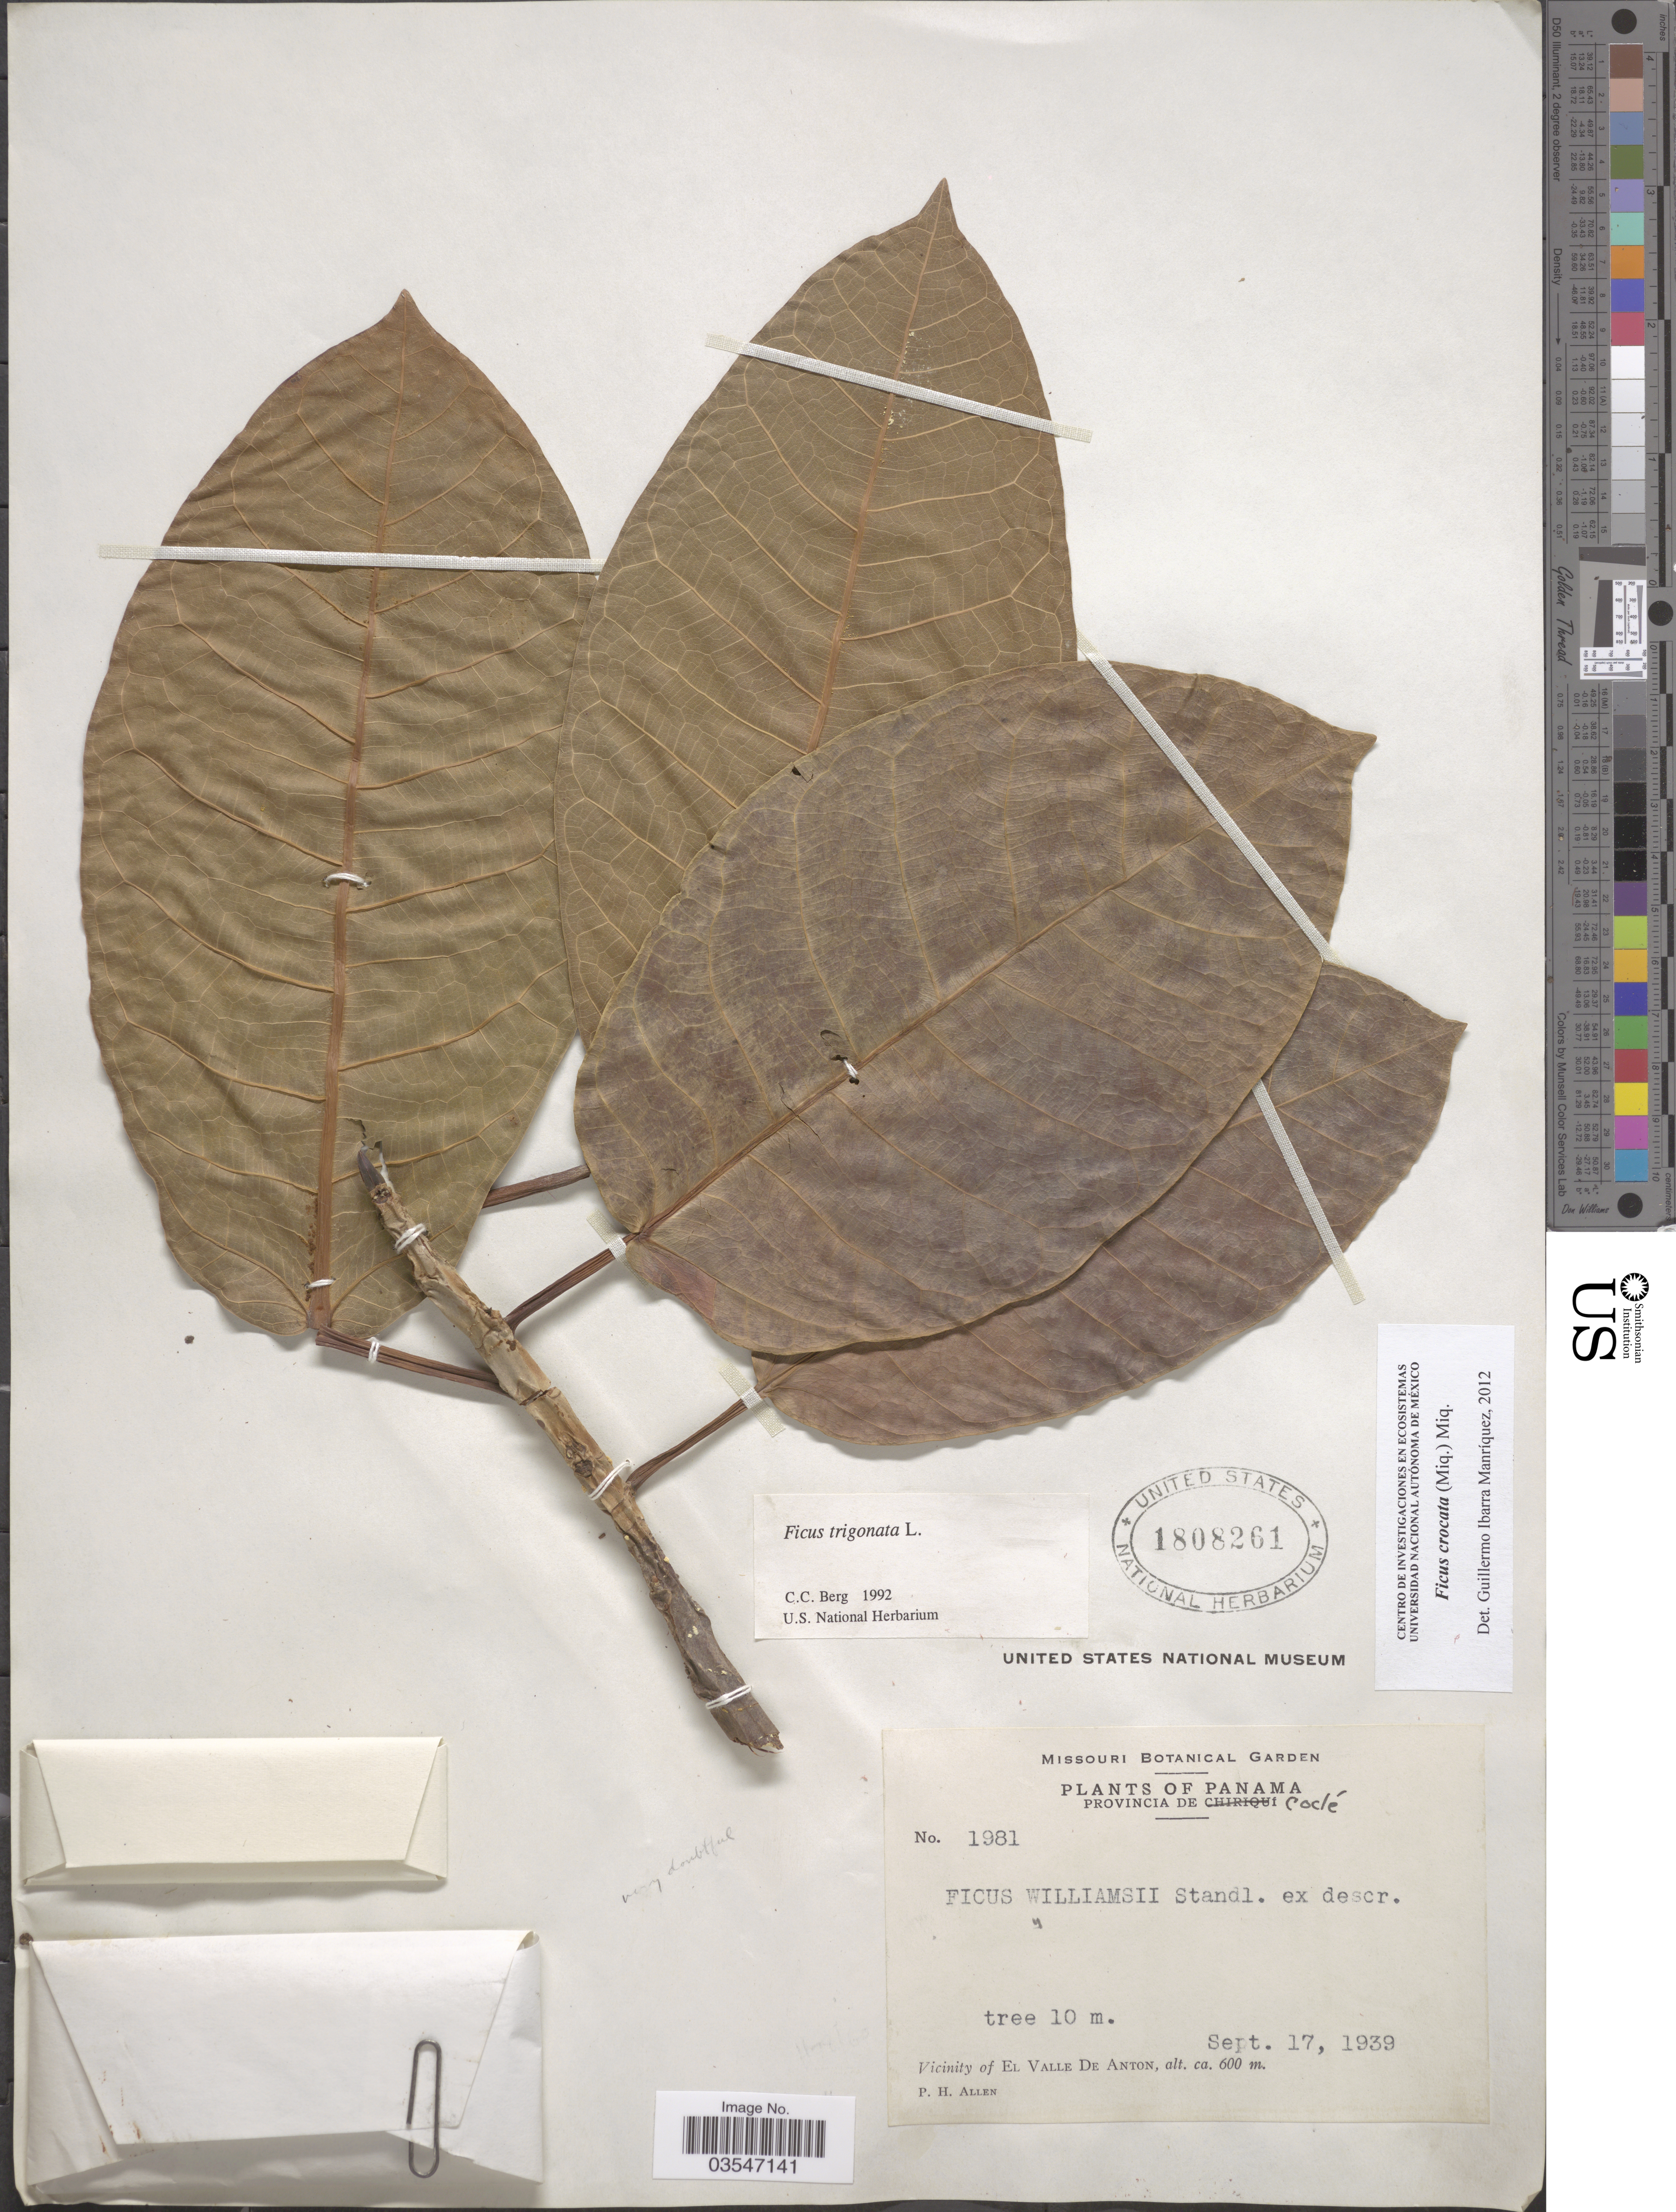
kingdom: Plantae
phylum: Tracheophyta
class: Magnoliopsida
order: Rosales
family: Moraceae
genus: Ficus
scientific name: Ficus crocata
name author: (Miq.) Miq.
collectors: P. H. Allen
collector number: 1981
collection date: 1939-09-17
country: Panama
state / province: Cocle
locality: Provincia de Coclé. Vicinity of El Valle De Anton.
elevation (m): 600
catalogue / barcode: US 1808261